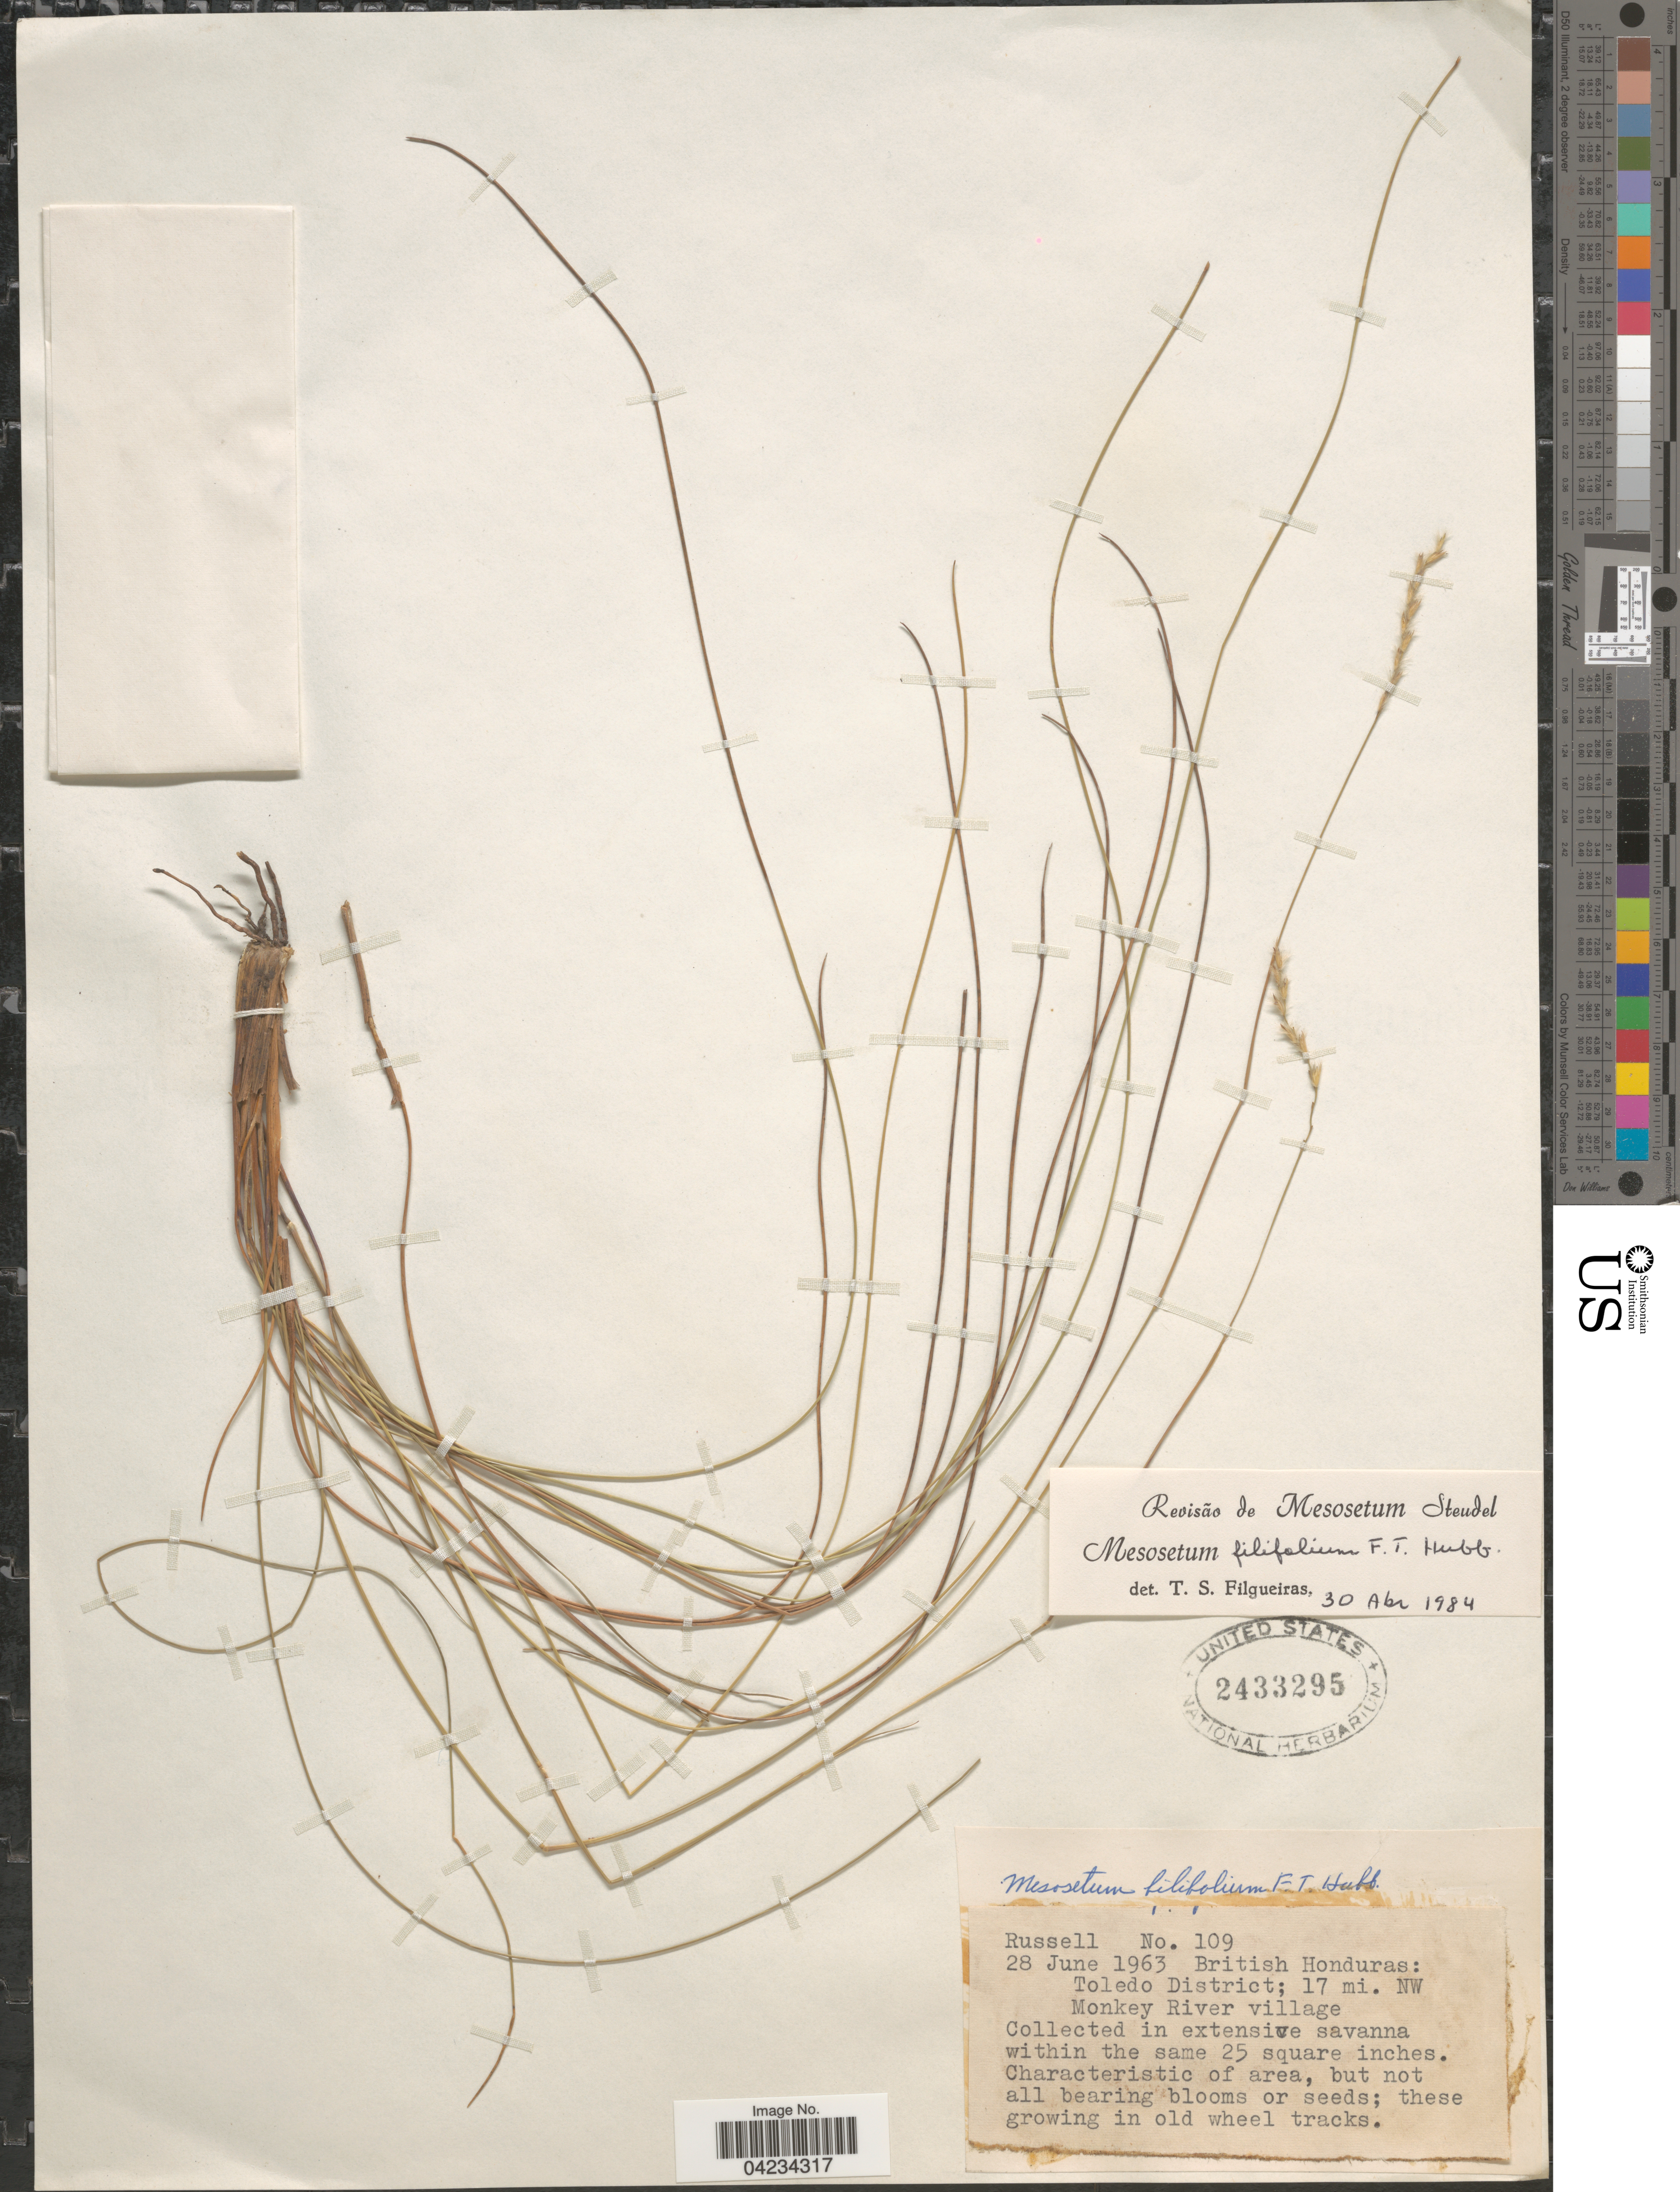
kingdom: Plantae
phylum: Tracheophyta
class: Liliopsida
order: Poales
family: Poaceae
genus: Mesosetum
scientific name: Mesosetum filifolium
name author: F.T. Hubb.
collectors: -- Russell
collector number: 109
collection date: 1963-06-28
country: Belize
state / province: Toledo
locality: British Honduras: Toledo District; 17 mi. NW Monkey River village.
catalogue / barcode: US 2433295